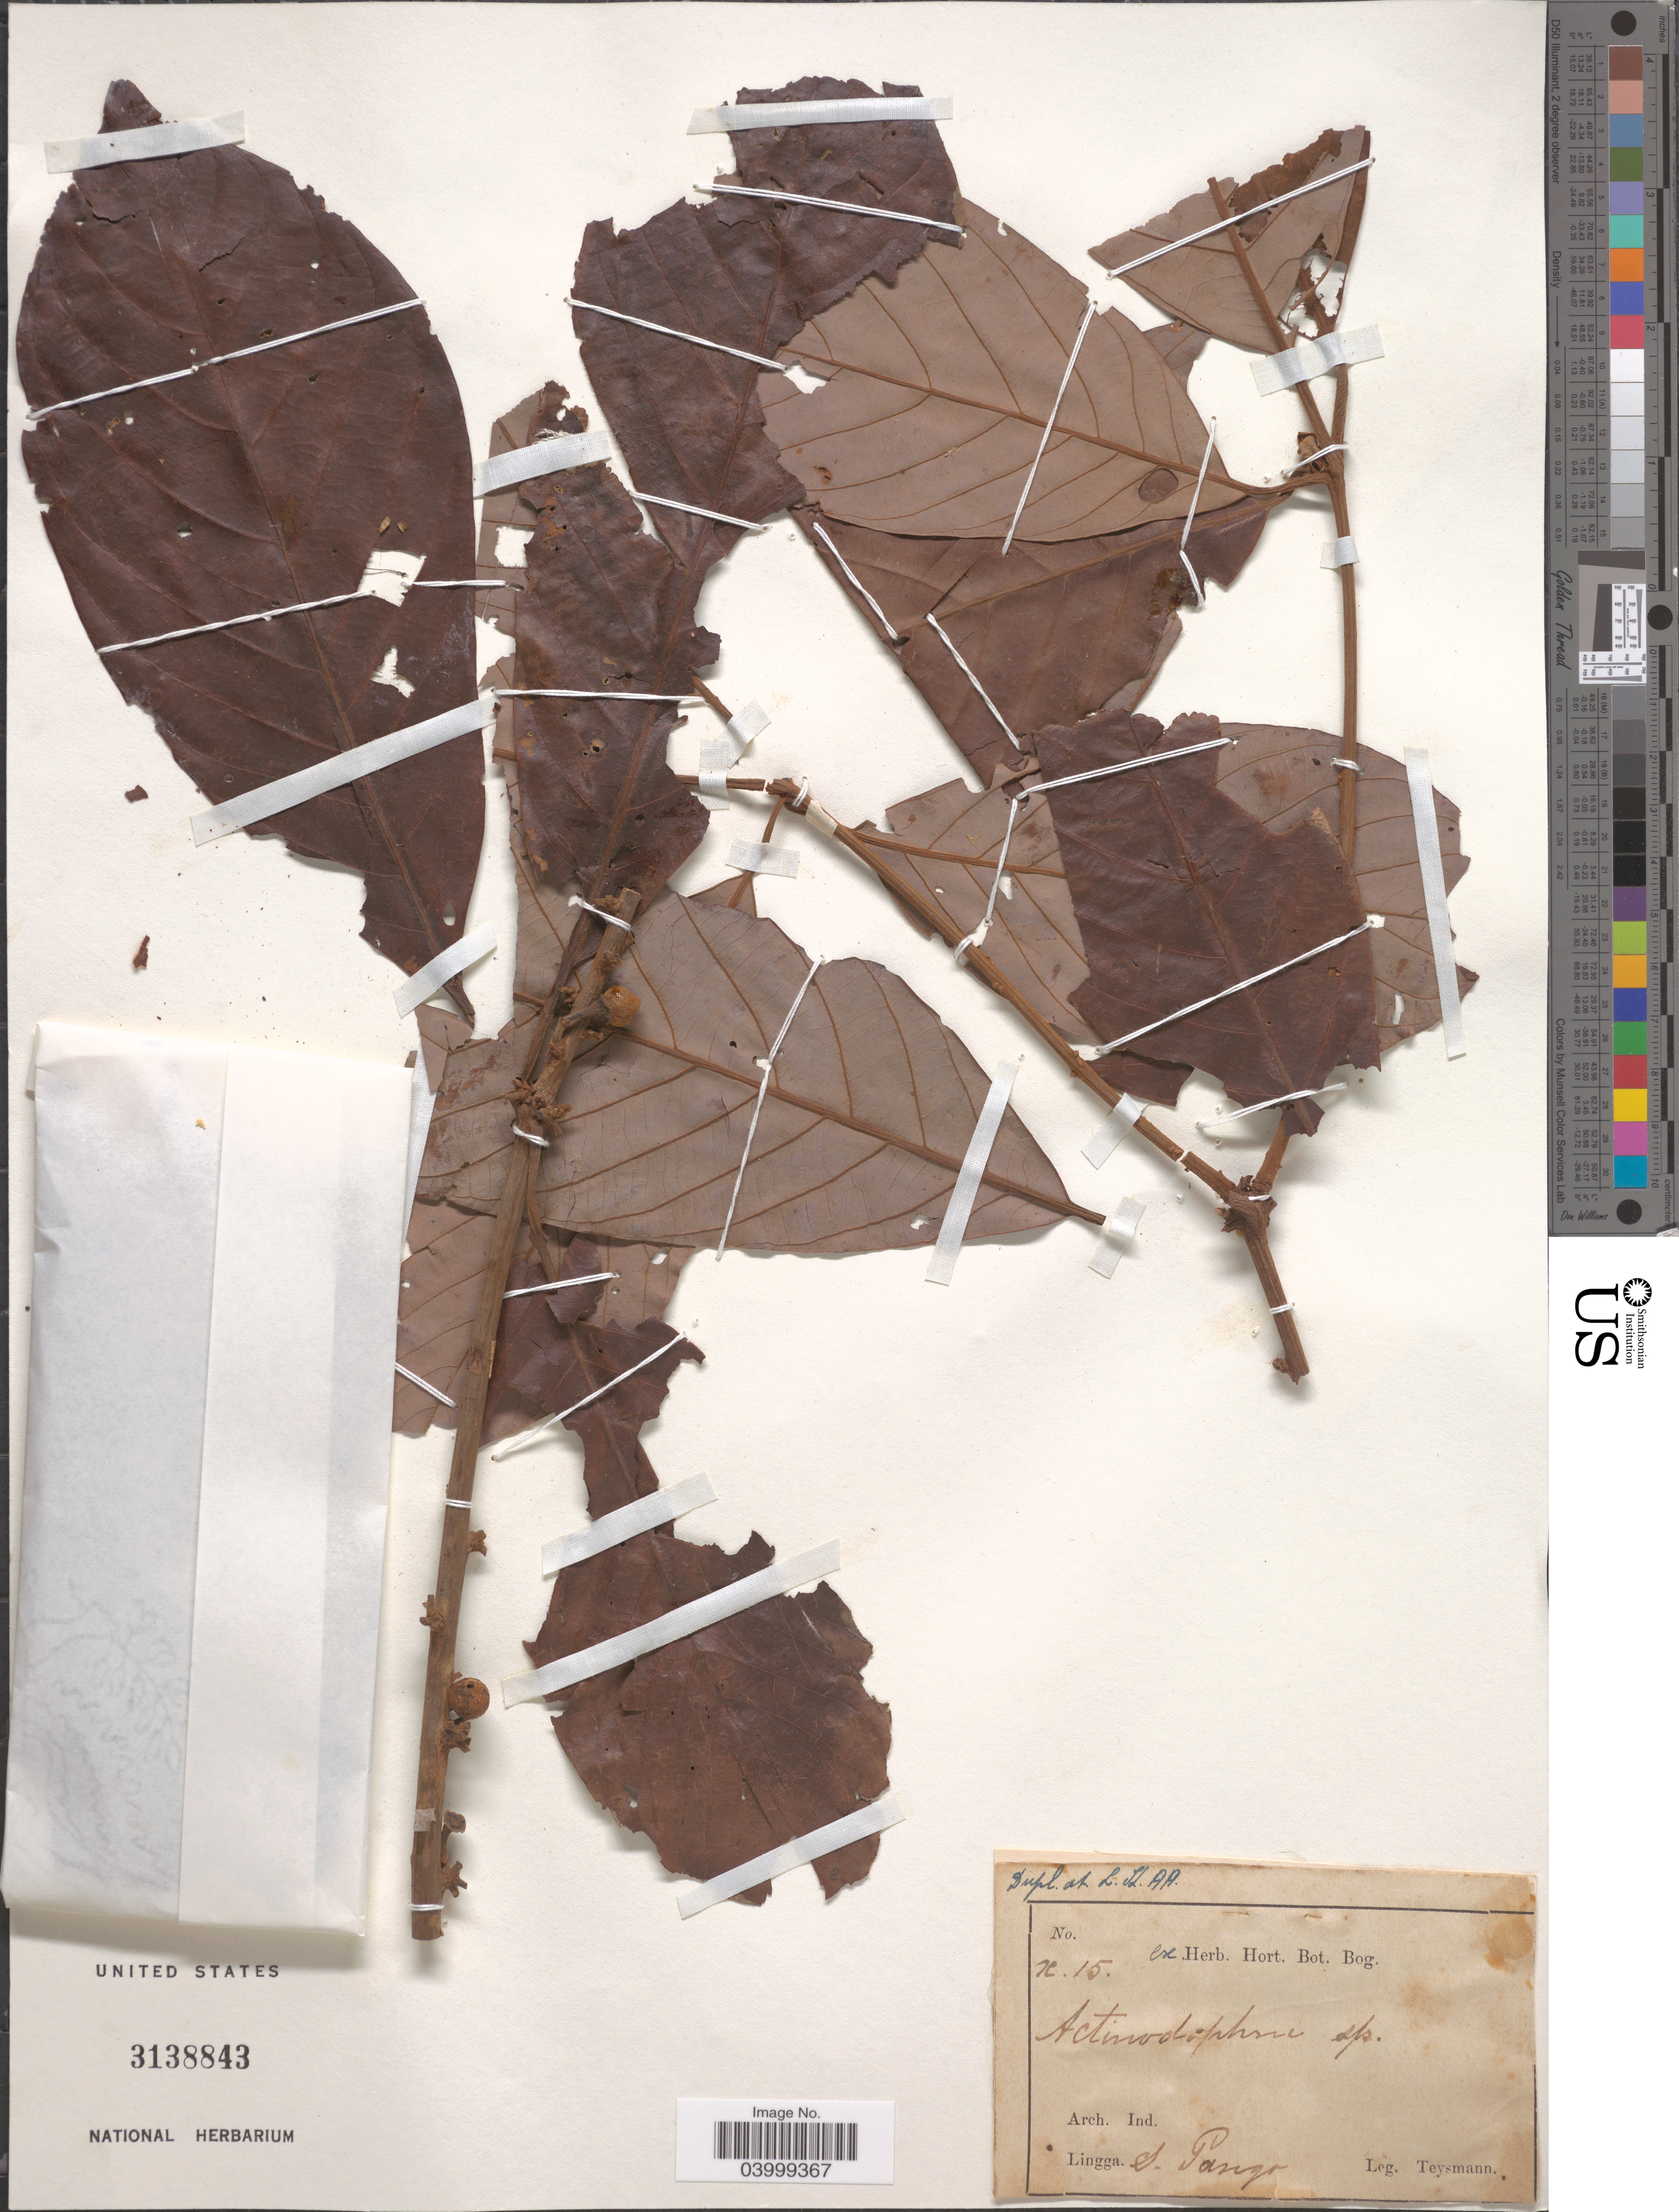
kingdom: Plantae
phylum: Tracheophyta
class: Magnoliopsida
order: Laurales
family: Lauraceae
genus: Actinodaphne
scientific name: Actinodaphne sp.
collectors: Teysmann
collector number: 15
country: Indonesia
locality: Arch. Ind. Lingga. S. Pango.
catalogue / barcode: US 3138843